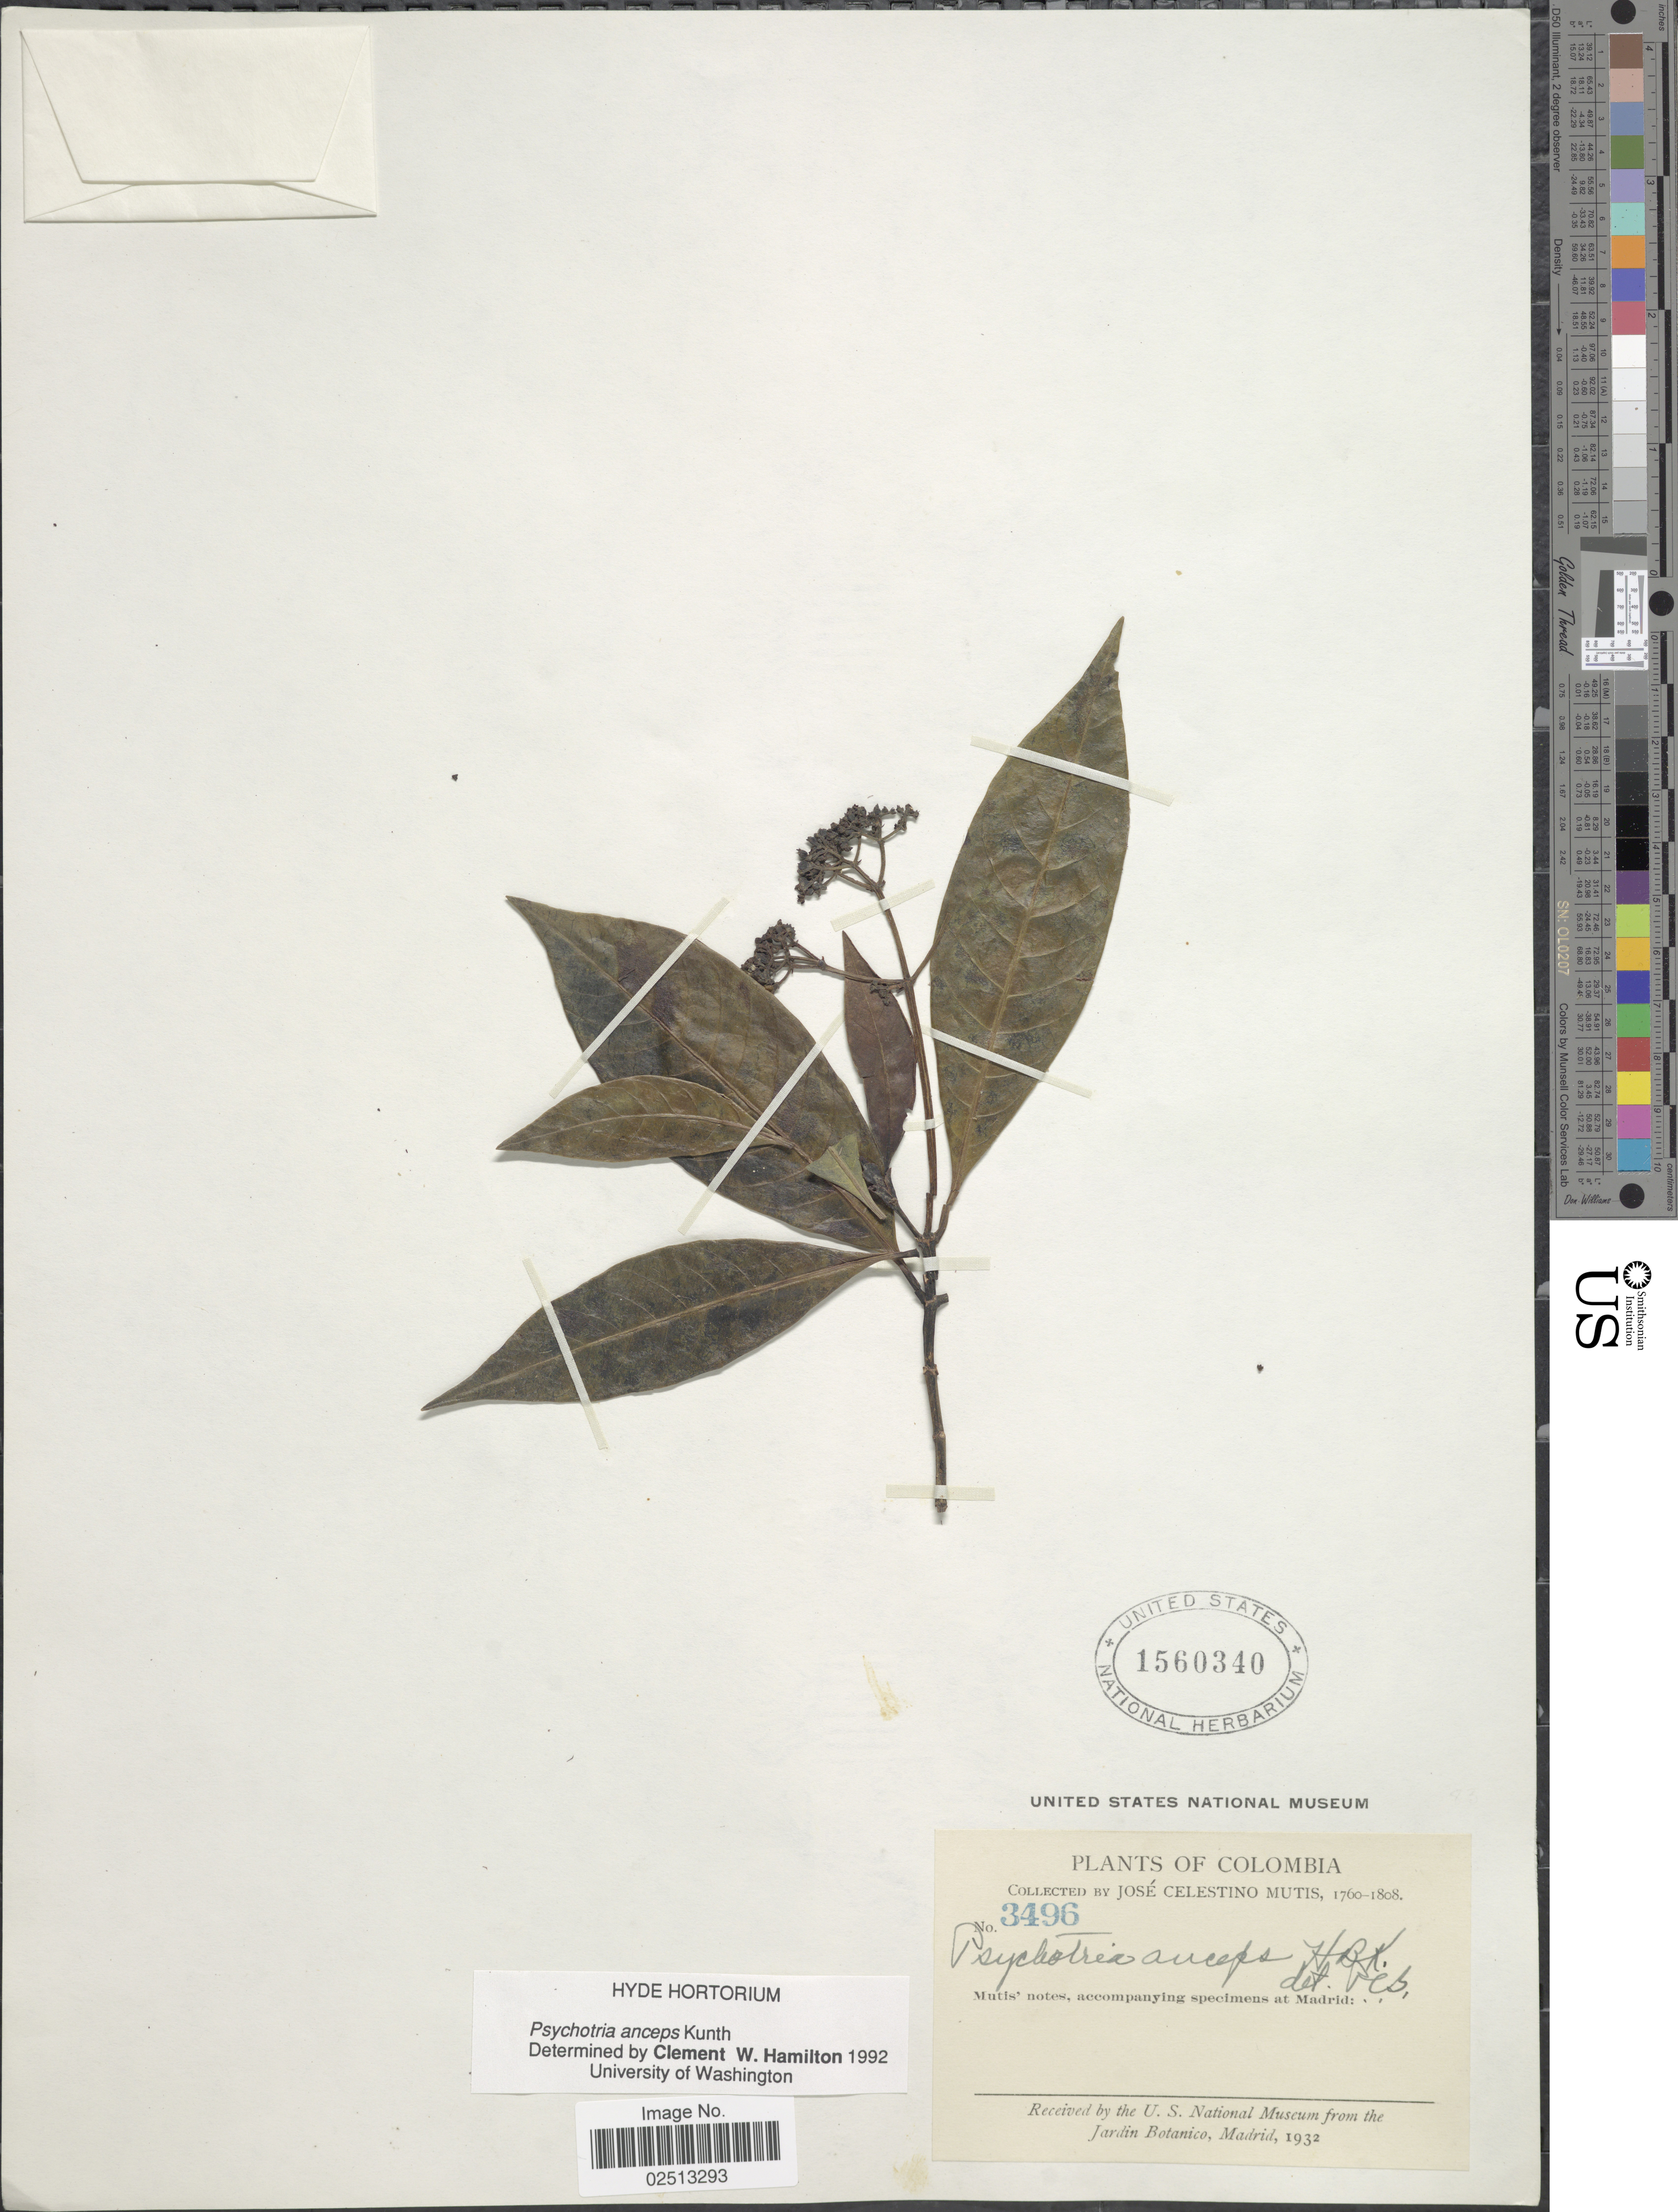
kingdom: Plantae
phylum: Tracheophyta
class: Magnoliopsida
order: Gentianales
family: Rubiaceae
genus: Psychotria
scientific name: Psychotria anceps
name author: Kunth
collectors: J. C. B. Mutis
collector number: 3496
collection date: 1760/1808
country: Colombia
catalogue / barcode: US 1560340